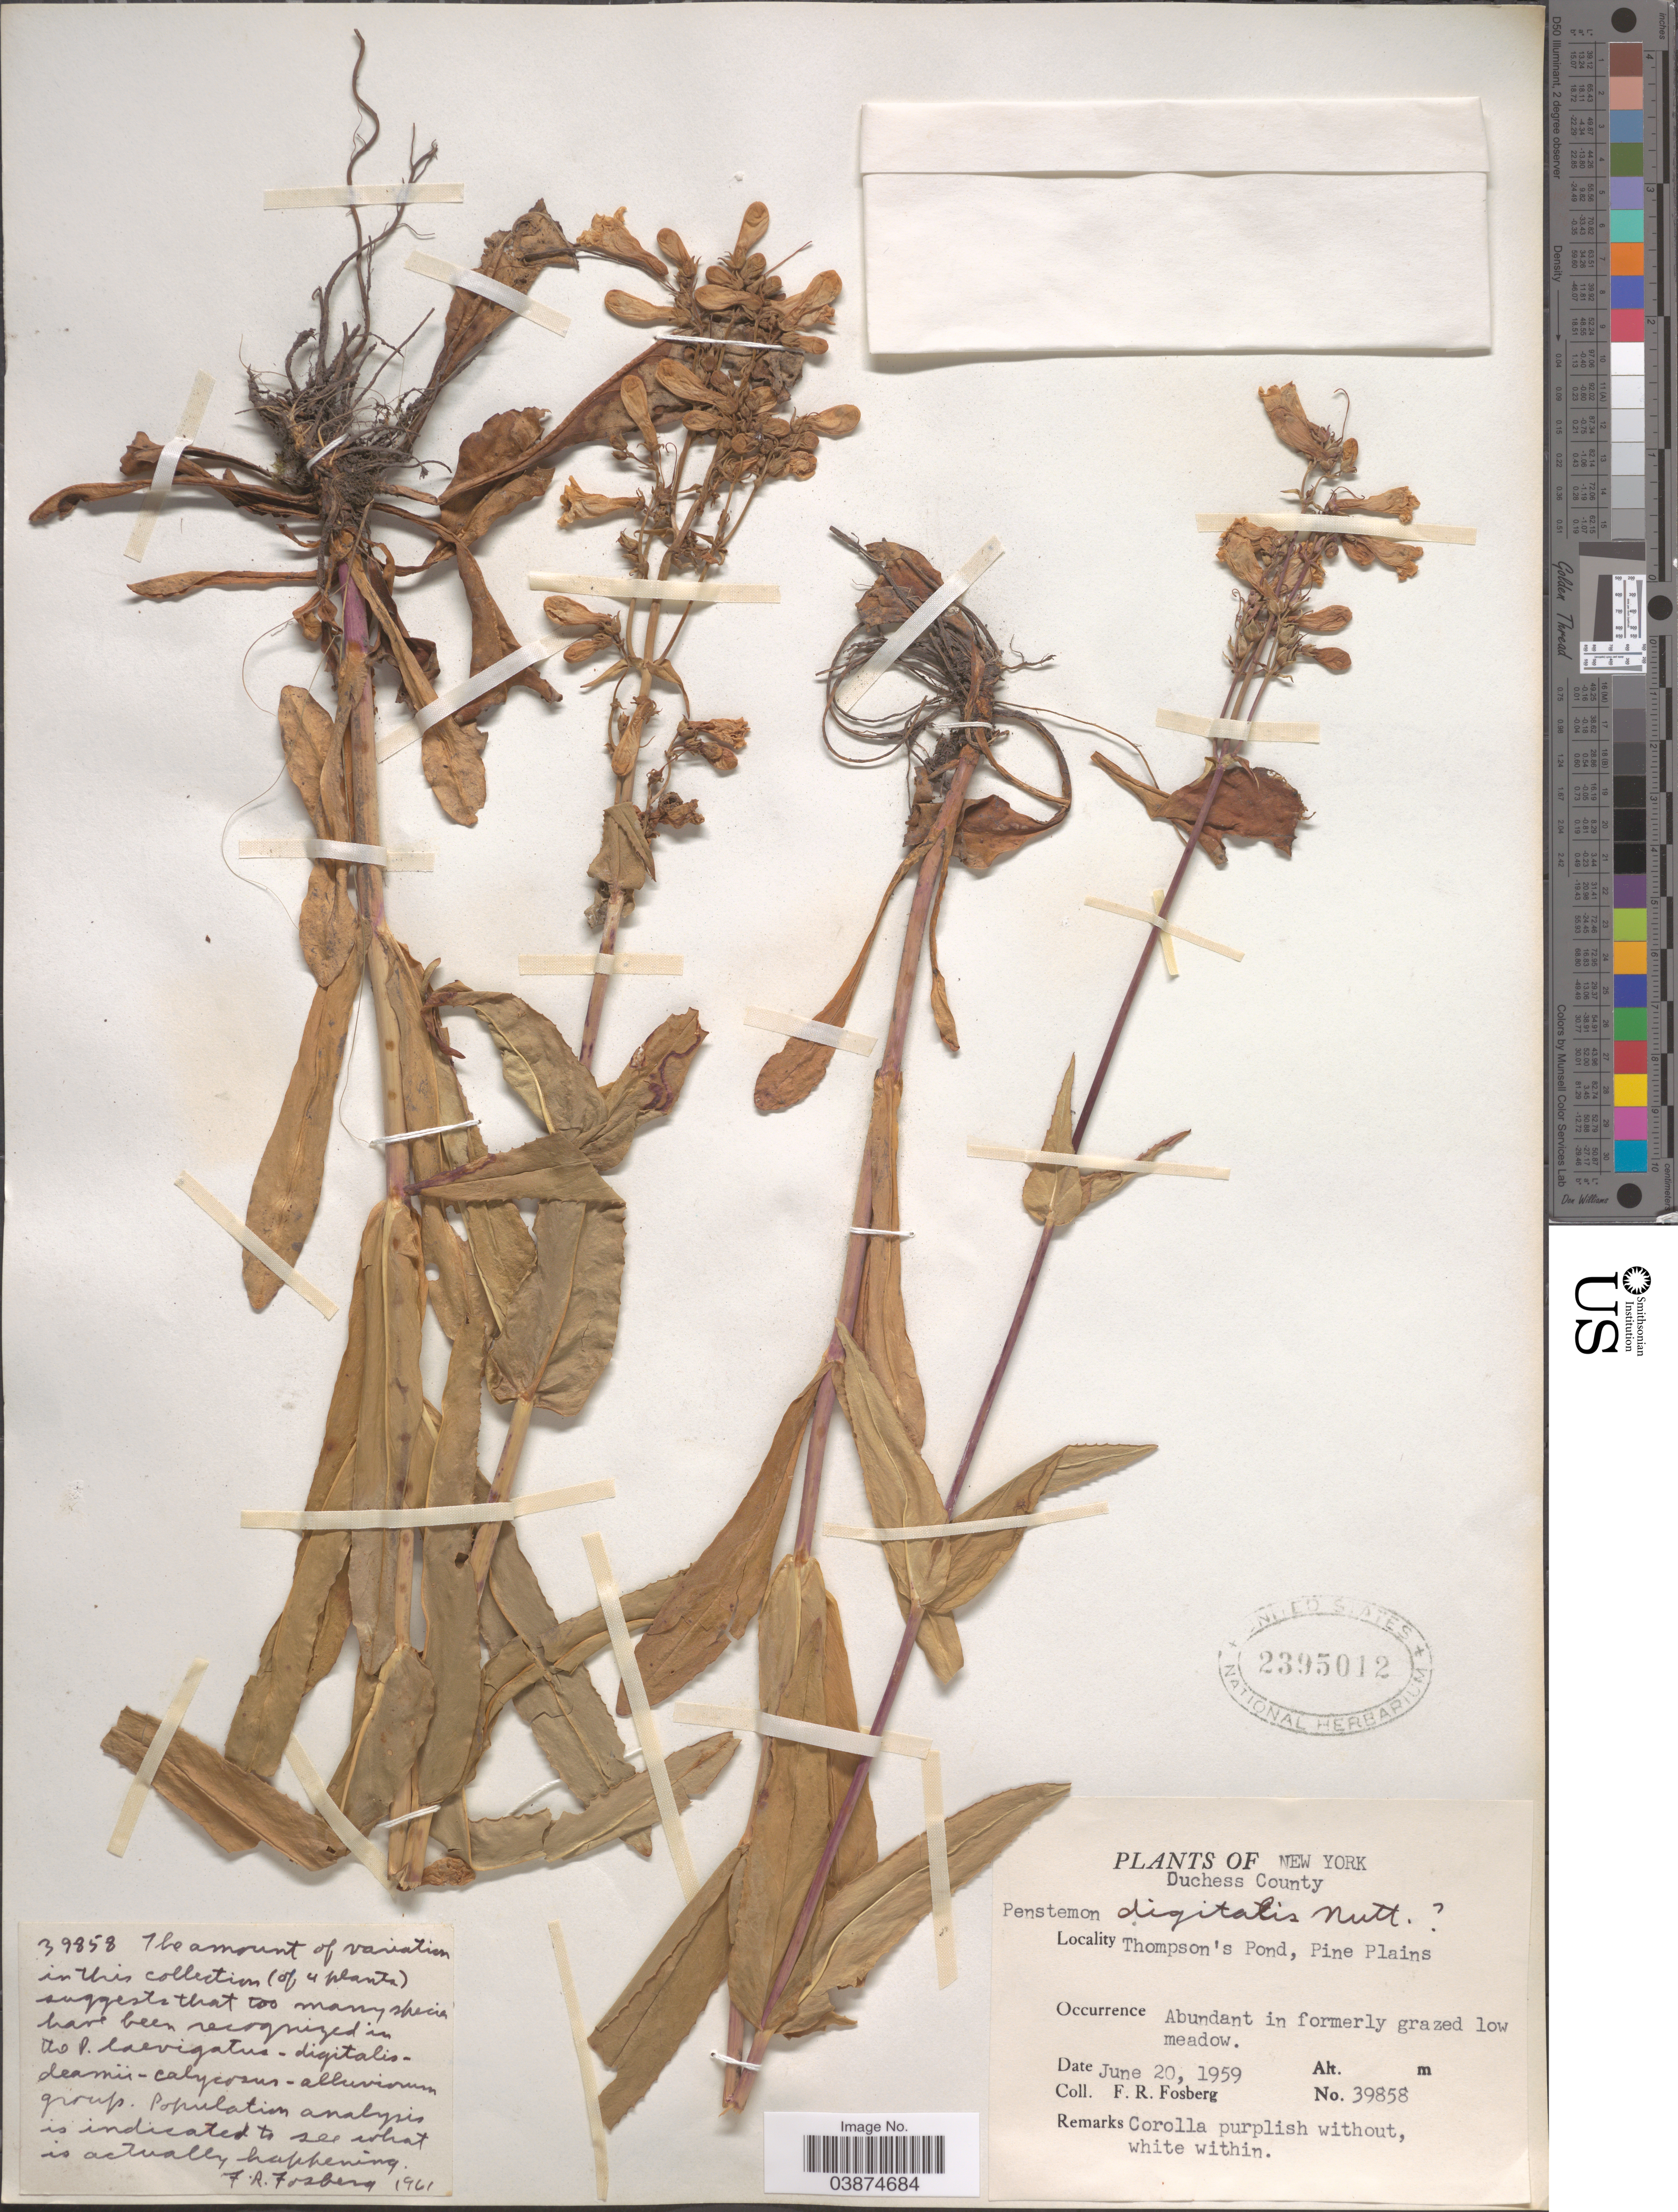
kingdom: Plantae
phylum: Tracheophyta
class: Magnoliopsida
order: Lamiales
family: Plantaginaceae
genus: Penstemon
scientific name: Penstemon digitalis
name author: Nutt. ex Sims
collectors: F. R. Fosberg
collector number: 39858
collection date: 1959-06-20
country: United States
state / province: New York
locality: Duchess County. Thompson's Pond, Pine Plains.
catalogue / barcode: US 2395012